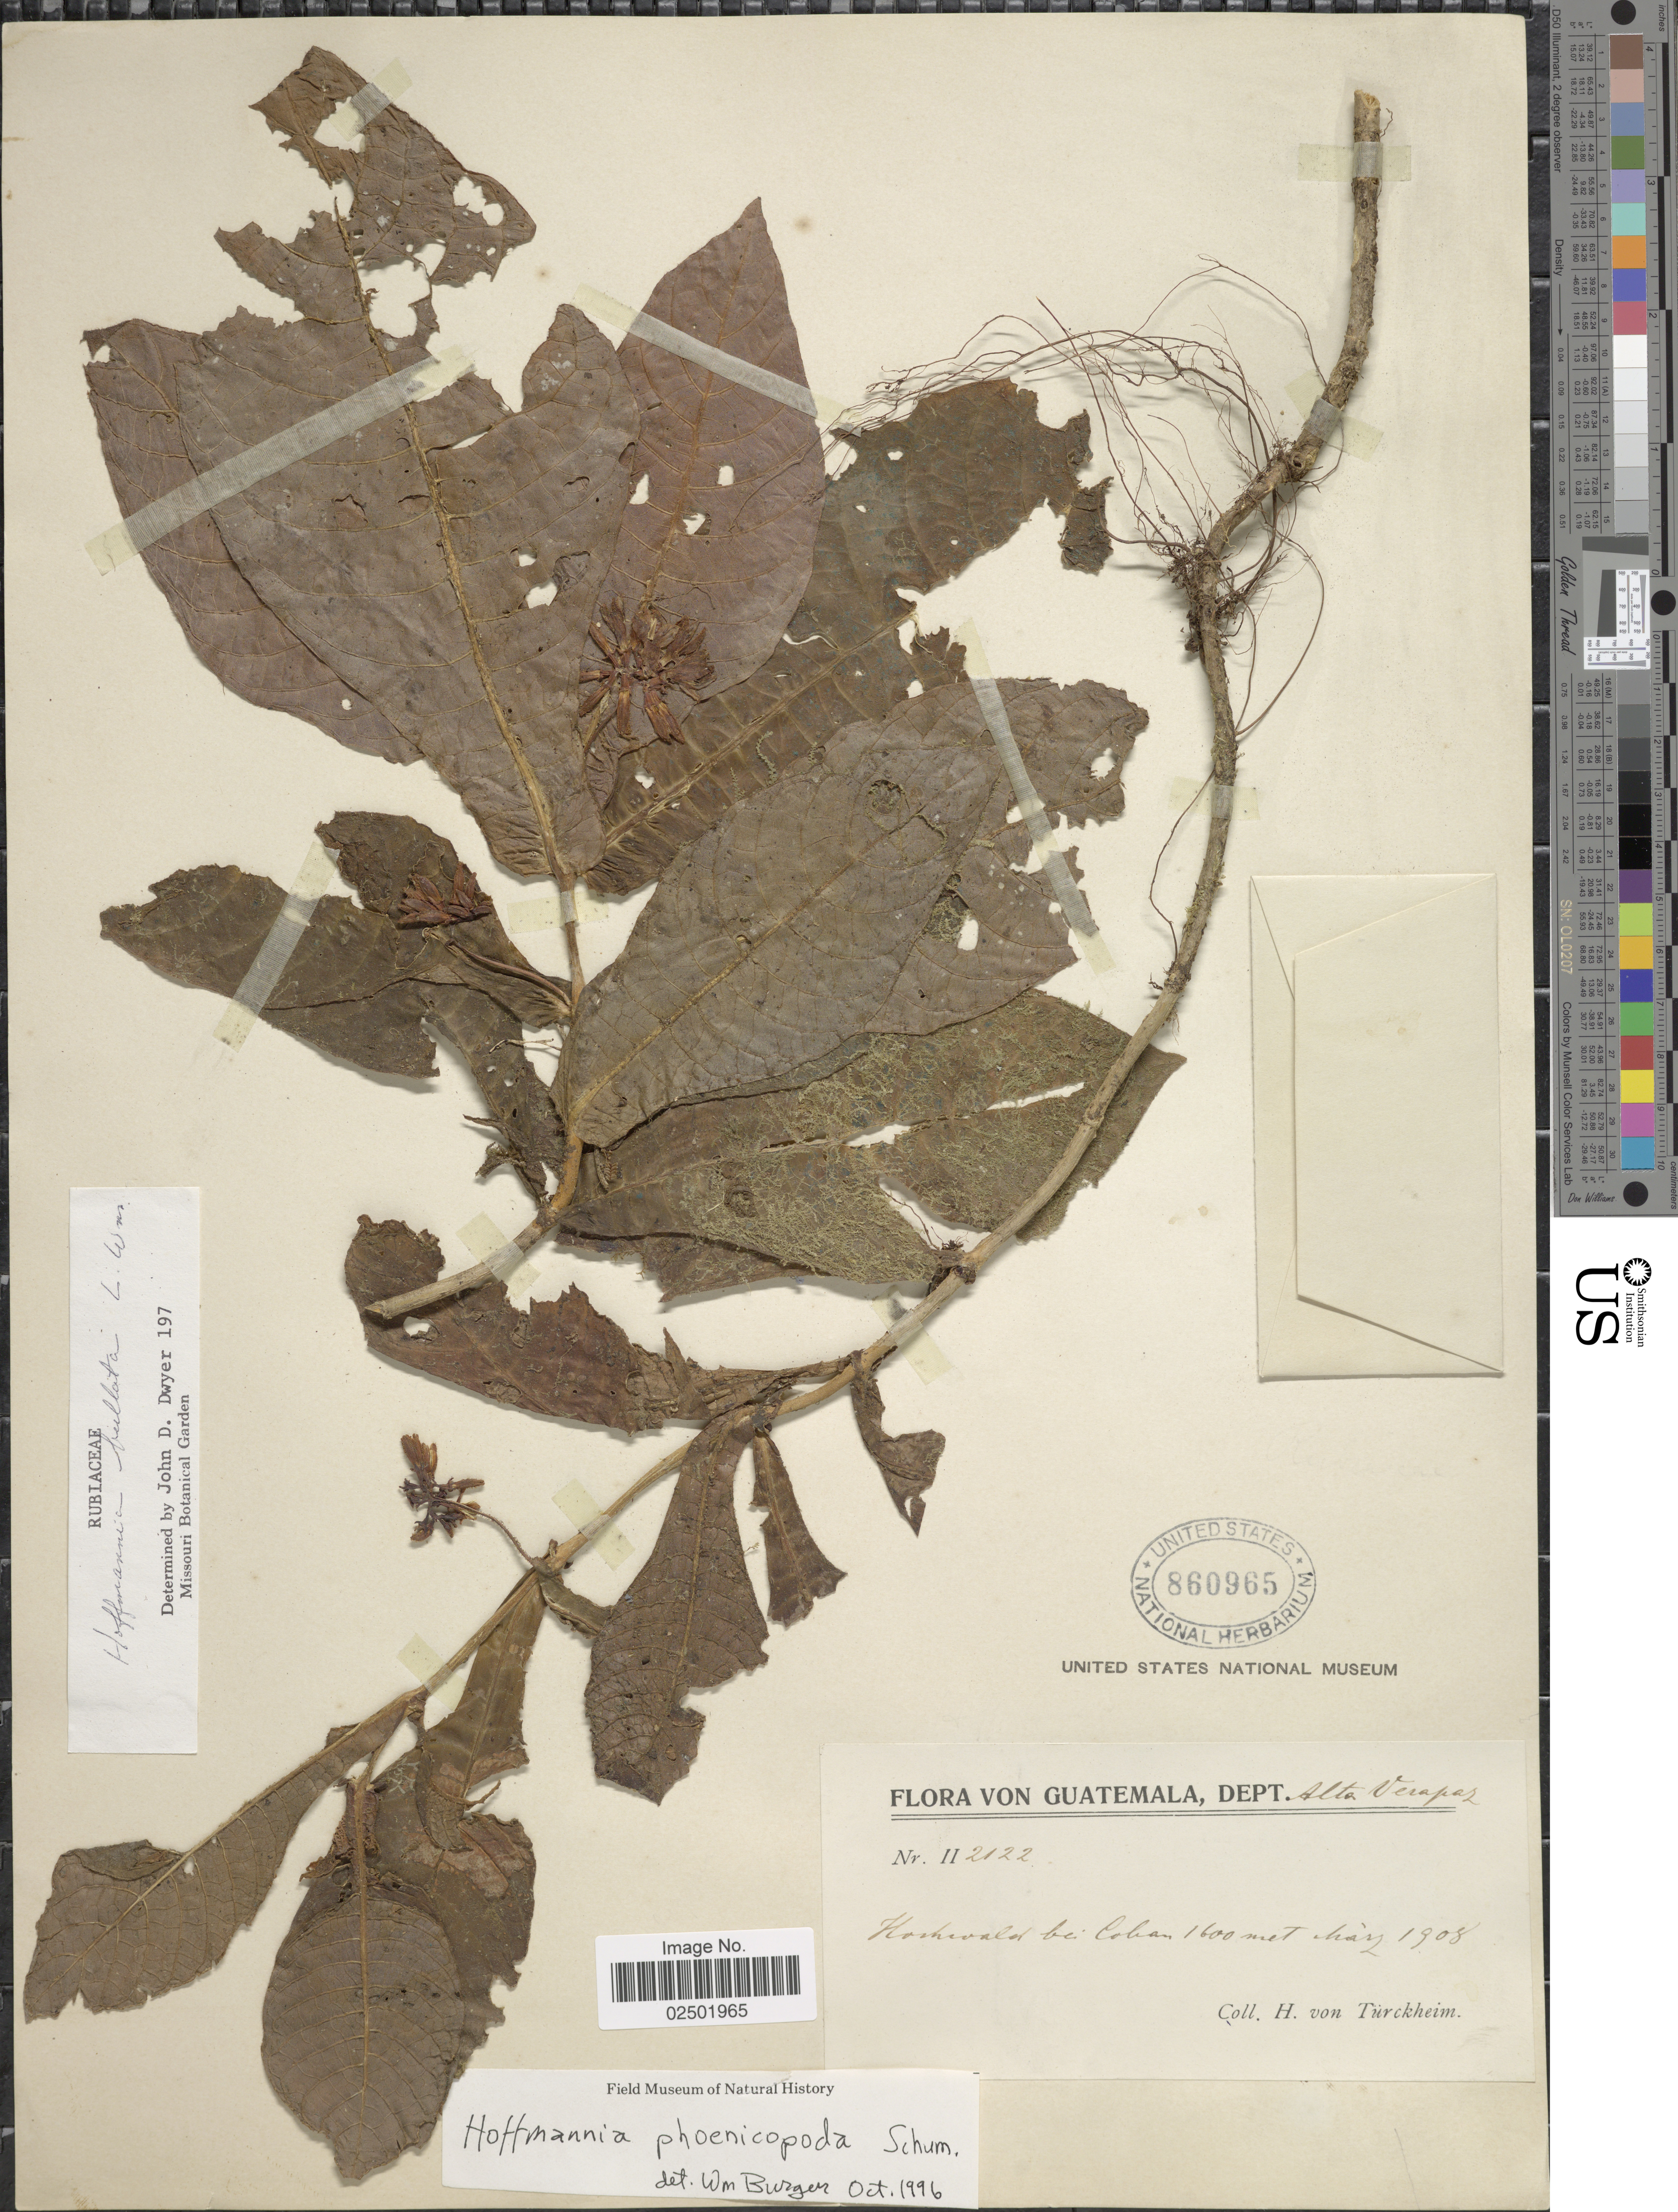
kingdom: Plantae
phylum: Tracheophyta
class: Magnoliopsida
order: Gentianales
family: Rubiaceae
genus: Hoffmannia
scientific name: Hoffmannia phoenicopoda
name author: K. Schum.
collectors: H. von Türckheim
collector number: II 2122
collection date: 1908-03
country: Guatemala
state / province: Alta Verapaz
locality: Dept. Alta Verapaz. Hochwald bei Cohan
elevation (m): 1600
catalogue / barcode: US 860965